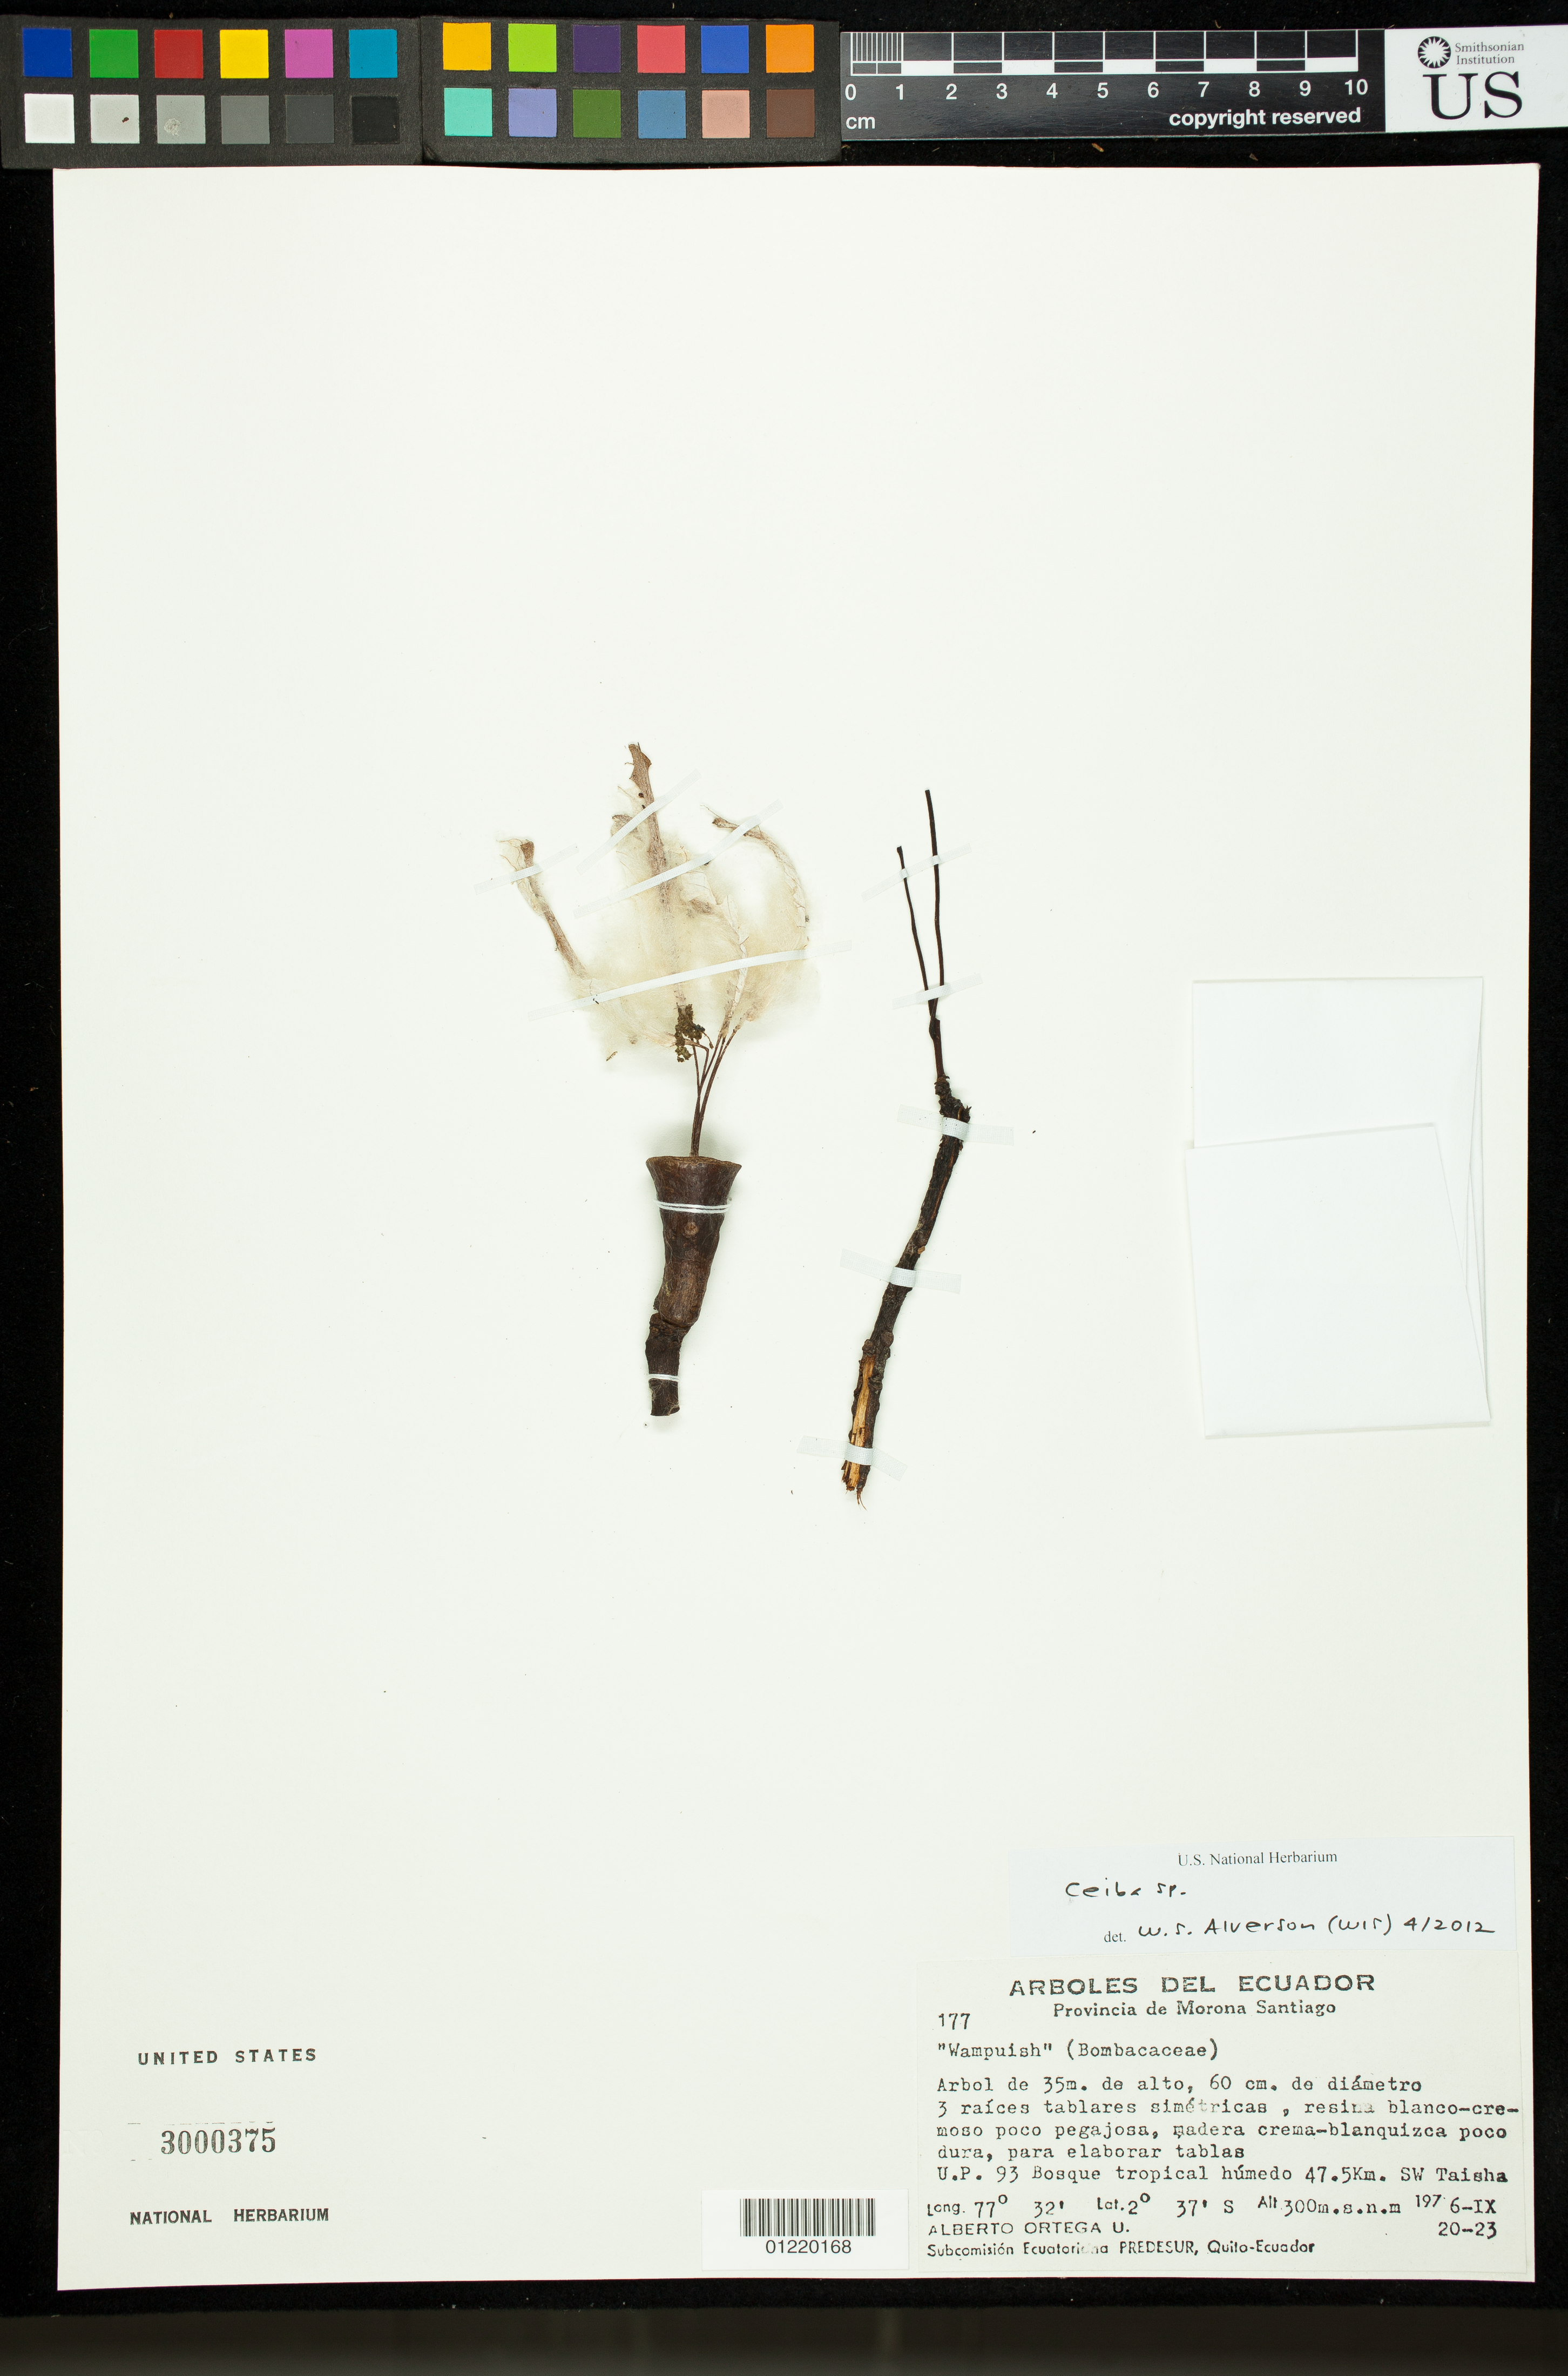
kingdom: Plantae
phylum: Tracheophyta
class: Magnoliopsida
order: Malvales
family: Malvaceae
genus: Ceiba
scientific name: Ceiba sp.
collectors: A. T. Ortega U.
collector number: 177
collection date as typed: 1976-09-20/1976-09-23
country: Ecuador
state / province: Morona-Santiago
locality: U. P. 93 Bosque tropical húmedo 47.5Km. SW Taisha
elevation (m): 300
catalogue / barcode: US 3000375